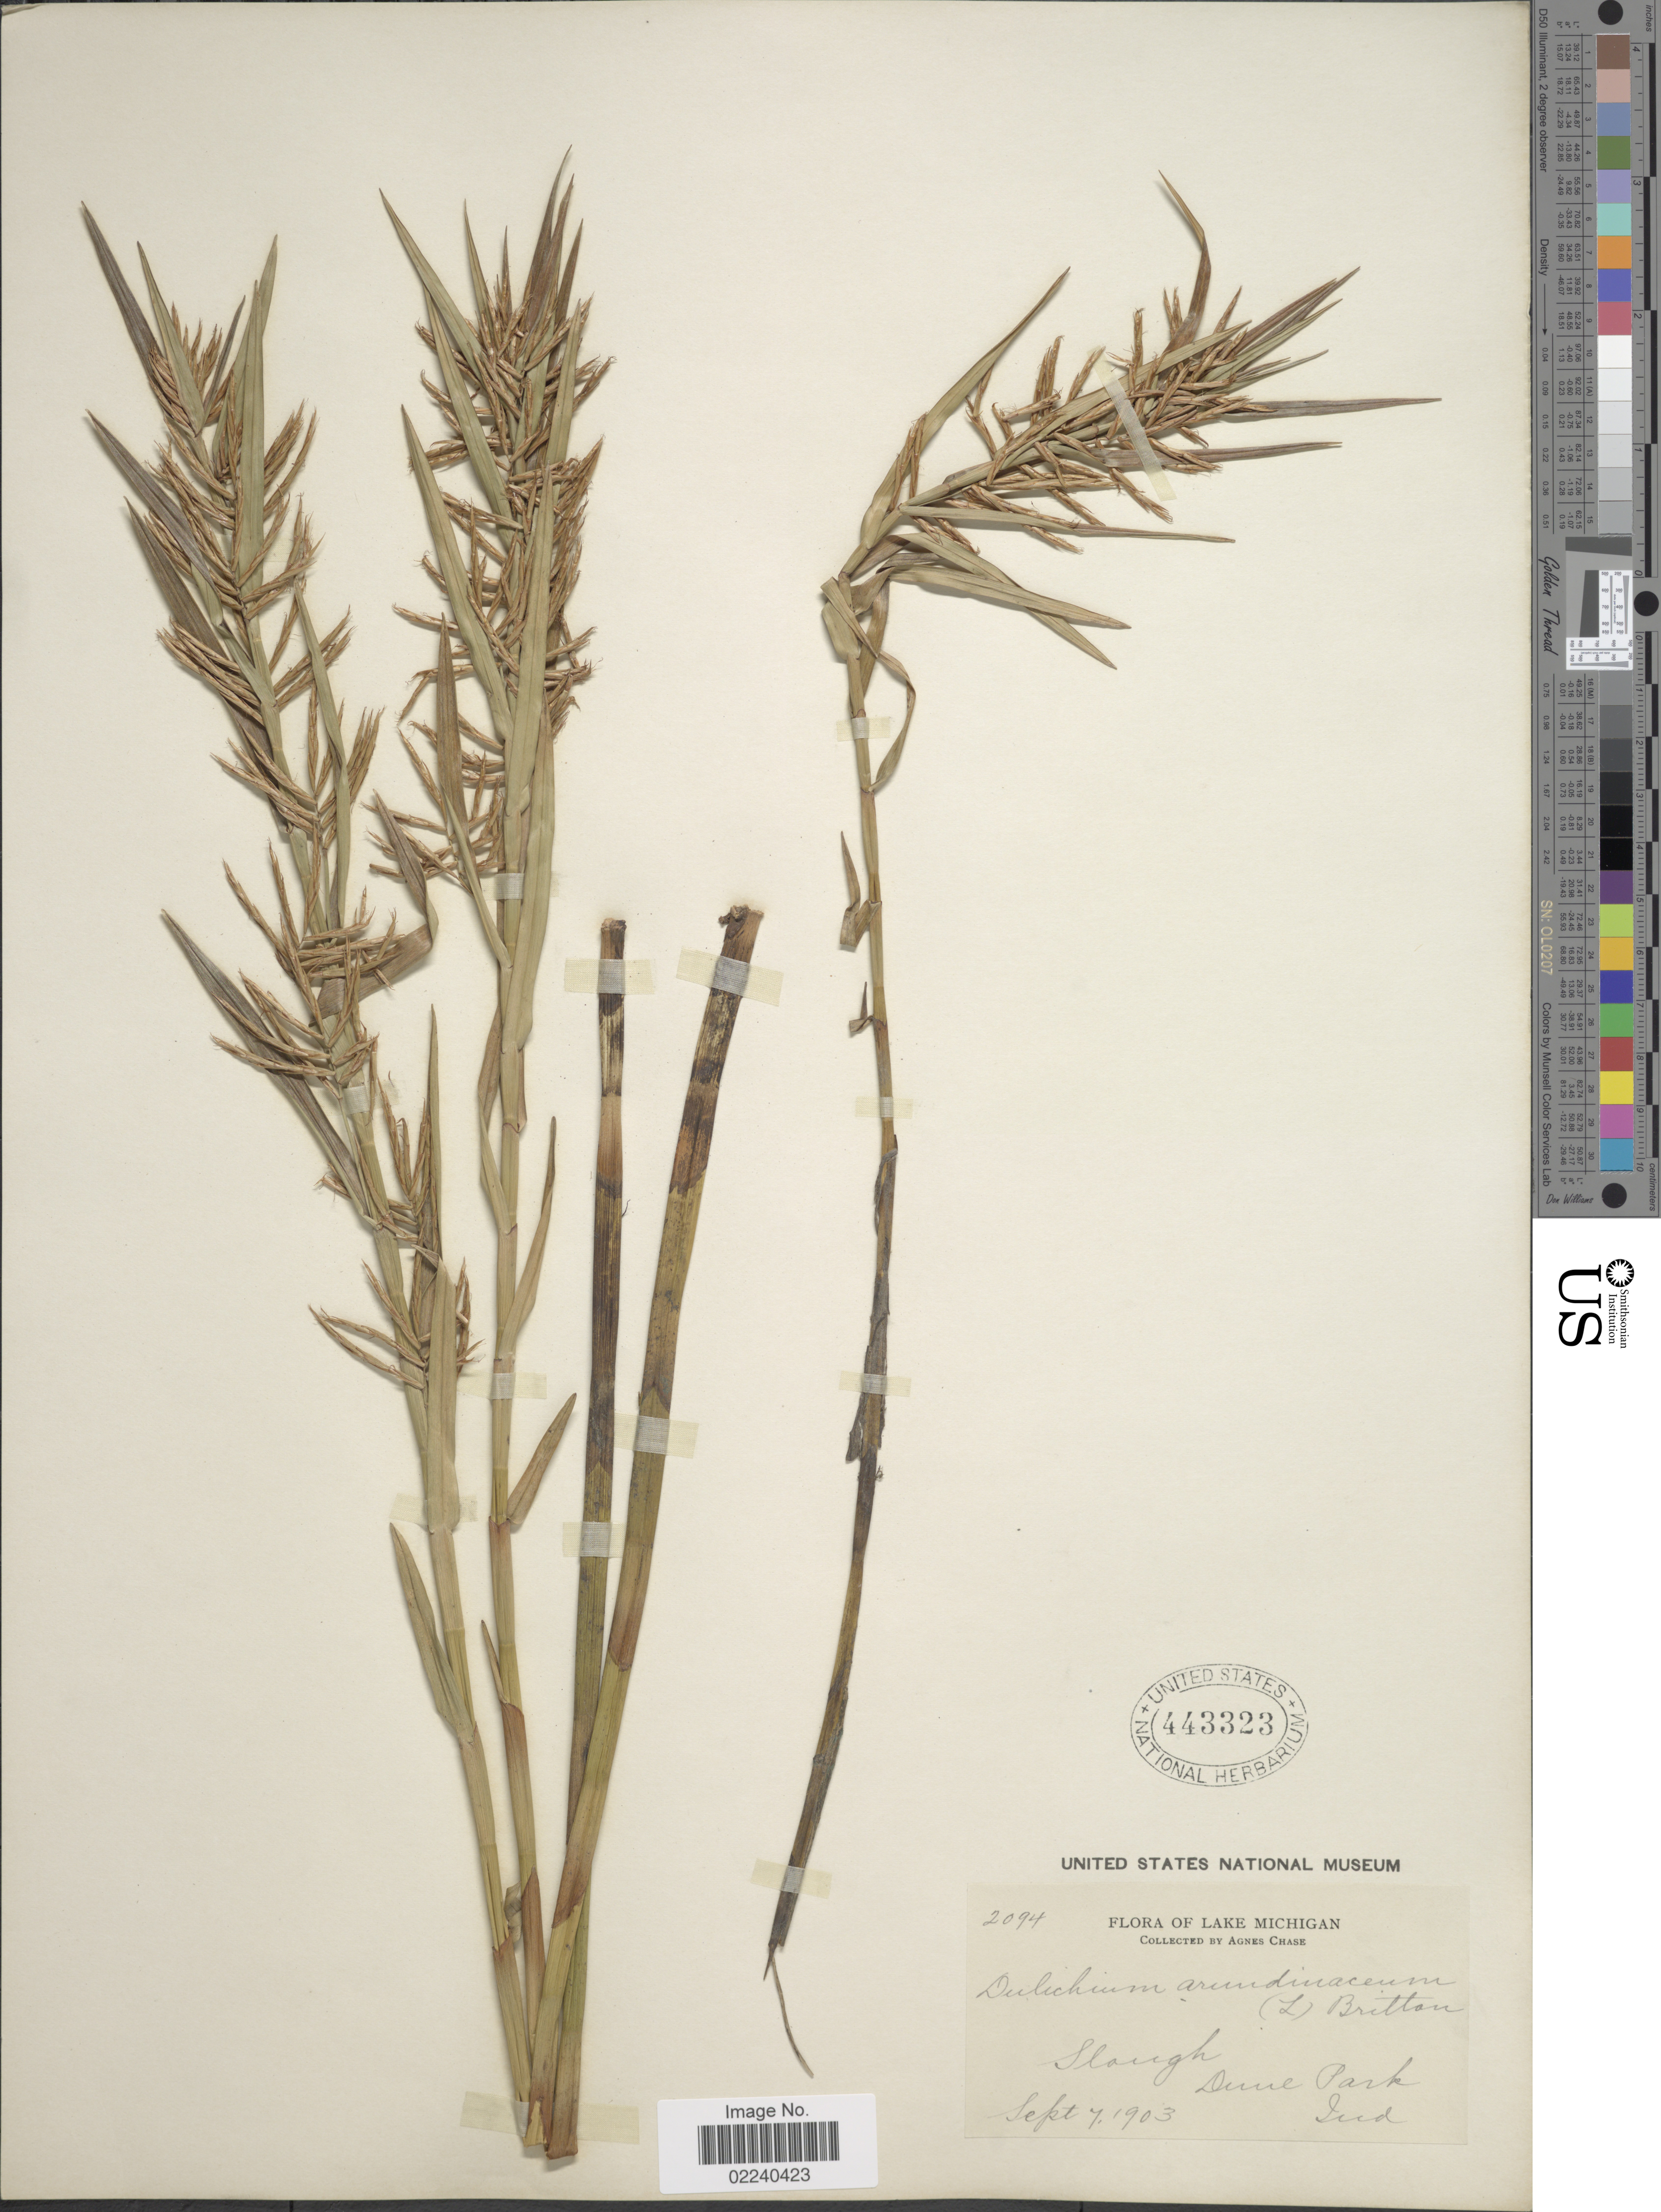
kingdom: Plantae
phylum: Tracheophyta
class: Liliopsida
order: Poales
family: Cyperaceae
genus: Dulichium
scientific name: Dulichium arundinaceum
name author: (L.) Britton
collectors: A. Chase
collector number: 2094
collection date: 1903-09-07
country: United States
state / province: Indiana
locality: Lake Michigan, Slough, Dune Park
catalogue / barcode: US 443323